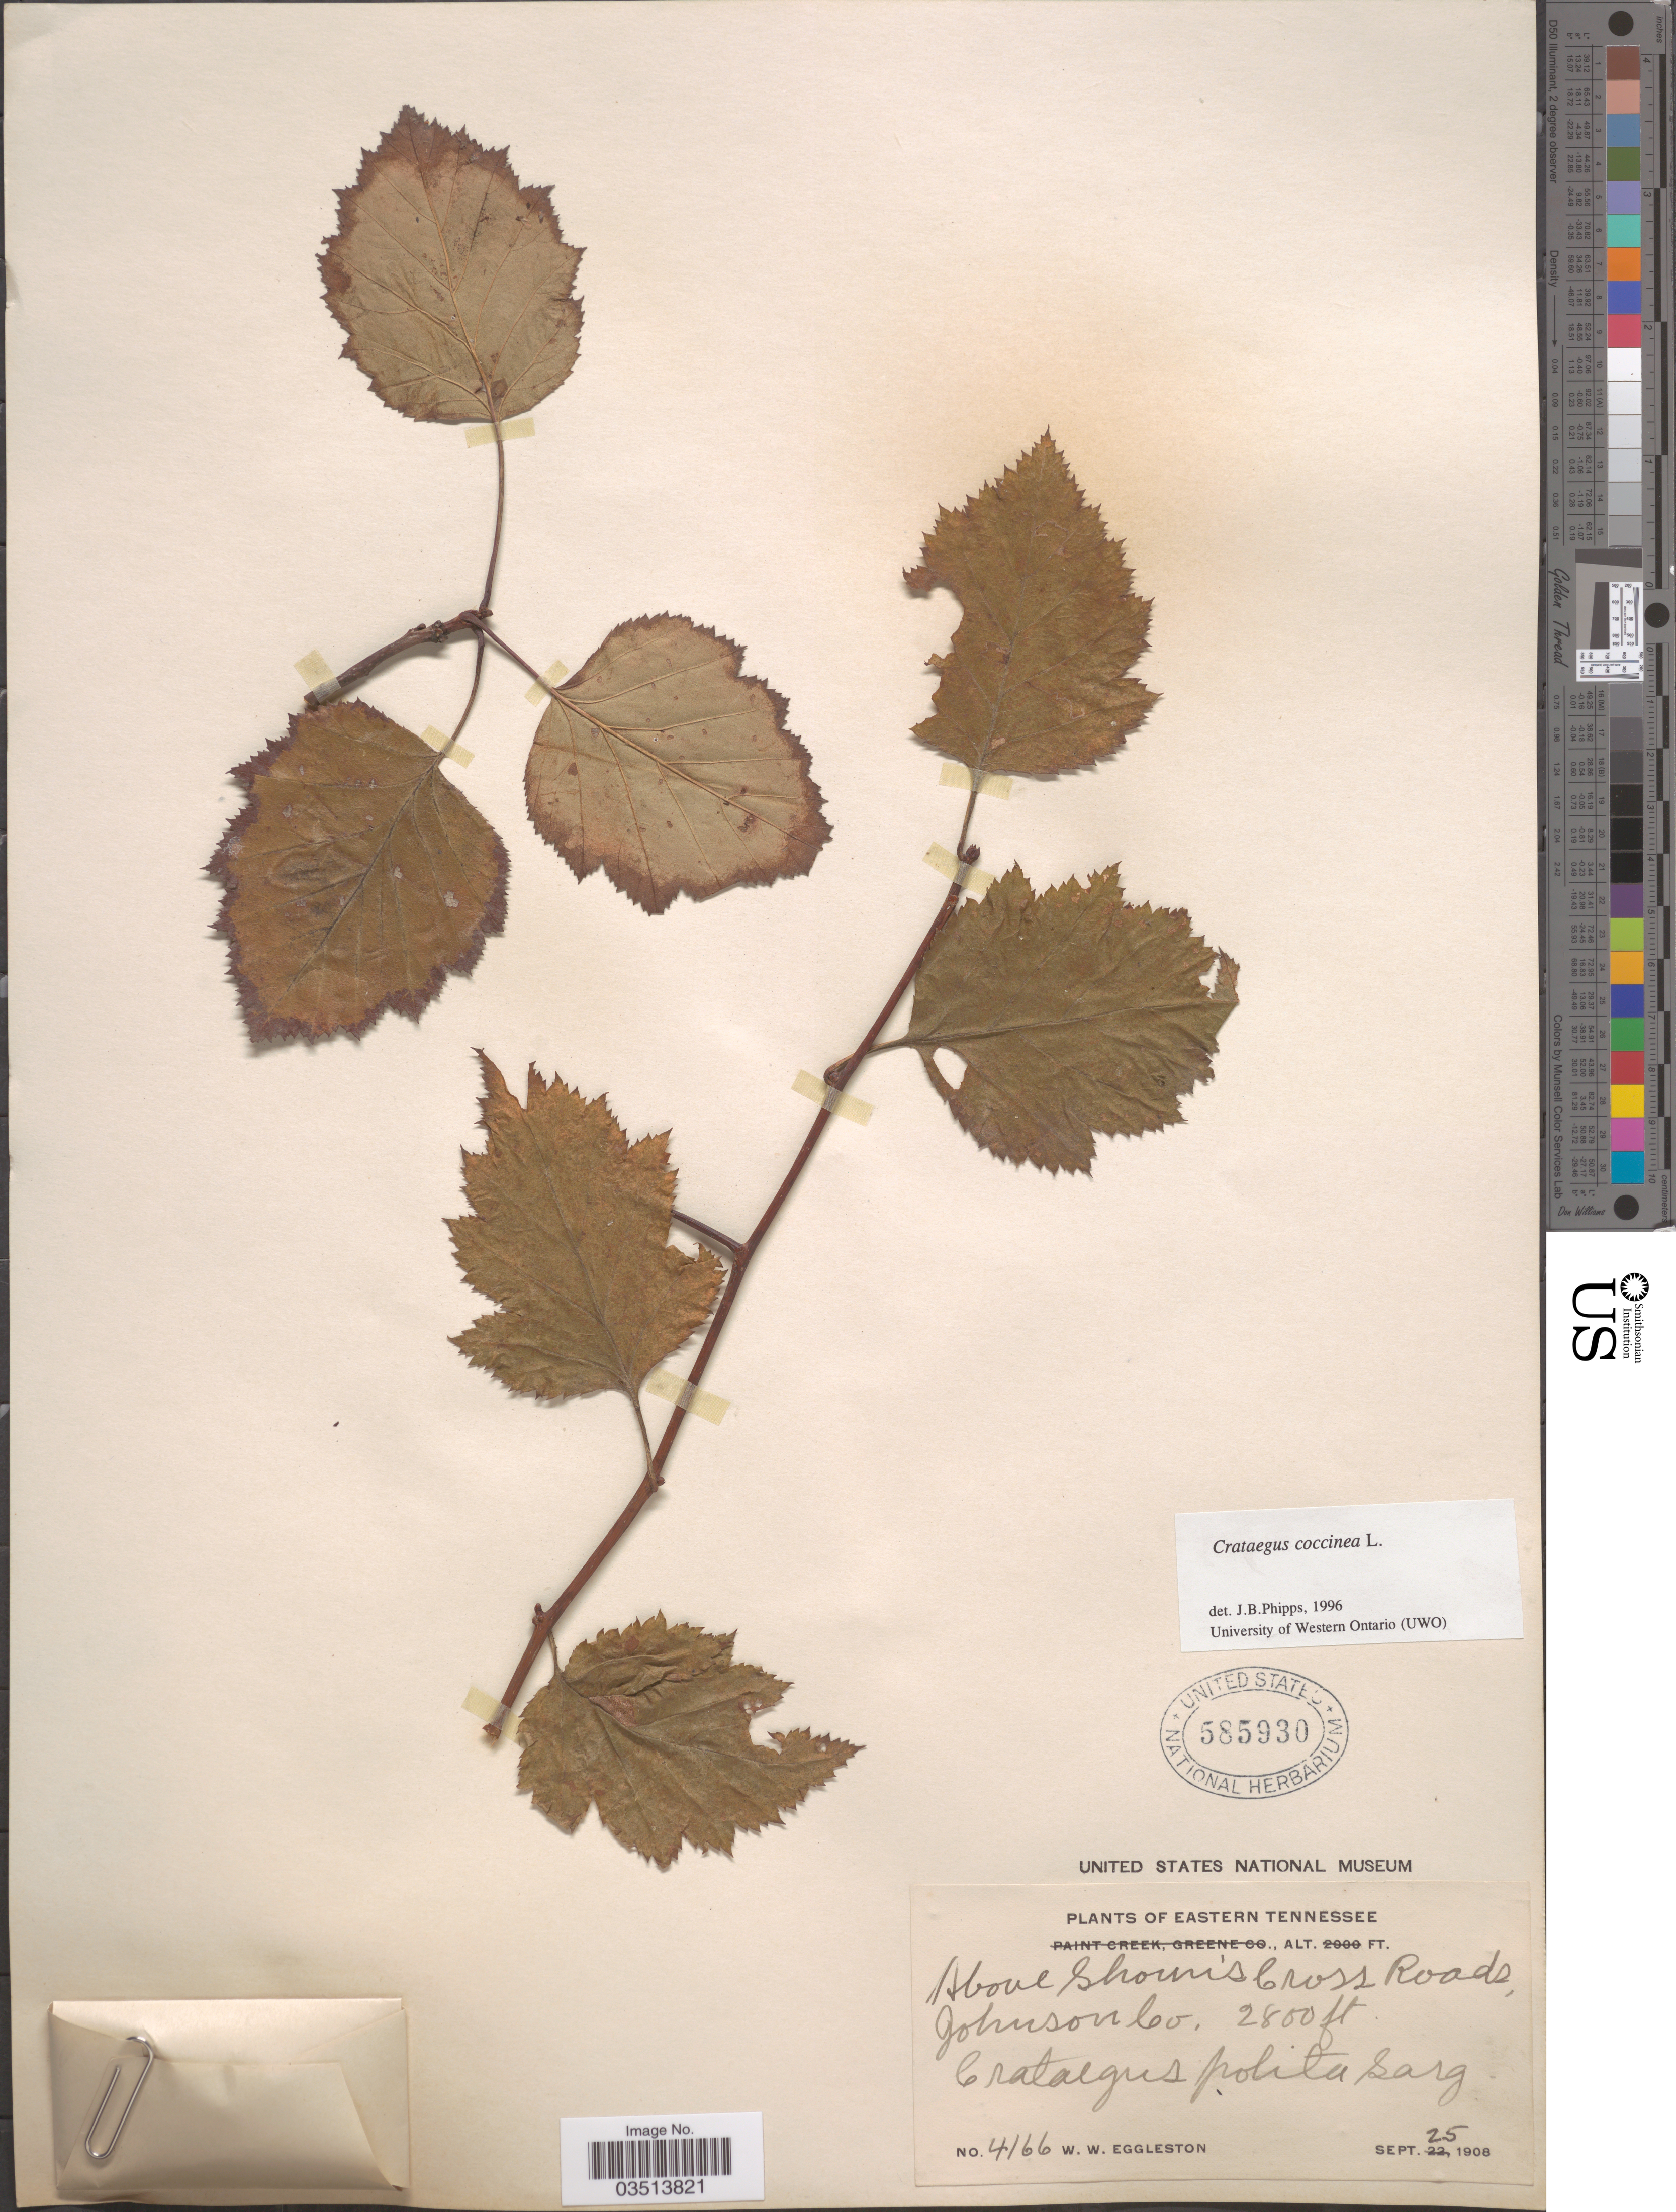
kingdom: Plantae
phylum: Tracheophyta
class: Magnoliopsida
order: Rosales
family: Rosaceae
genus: Crataegus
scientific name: Crataegus coccinea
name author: Ashe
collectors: W. W. Eggleston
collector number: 4166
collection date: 1908-09-25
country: United States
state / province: Tennessee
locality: Eastern Tennessee. Above Shoun's Cross Roads, Johnson Co.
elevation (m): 853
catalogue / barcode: US 585930